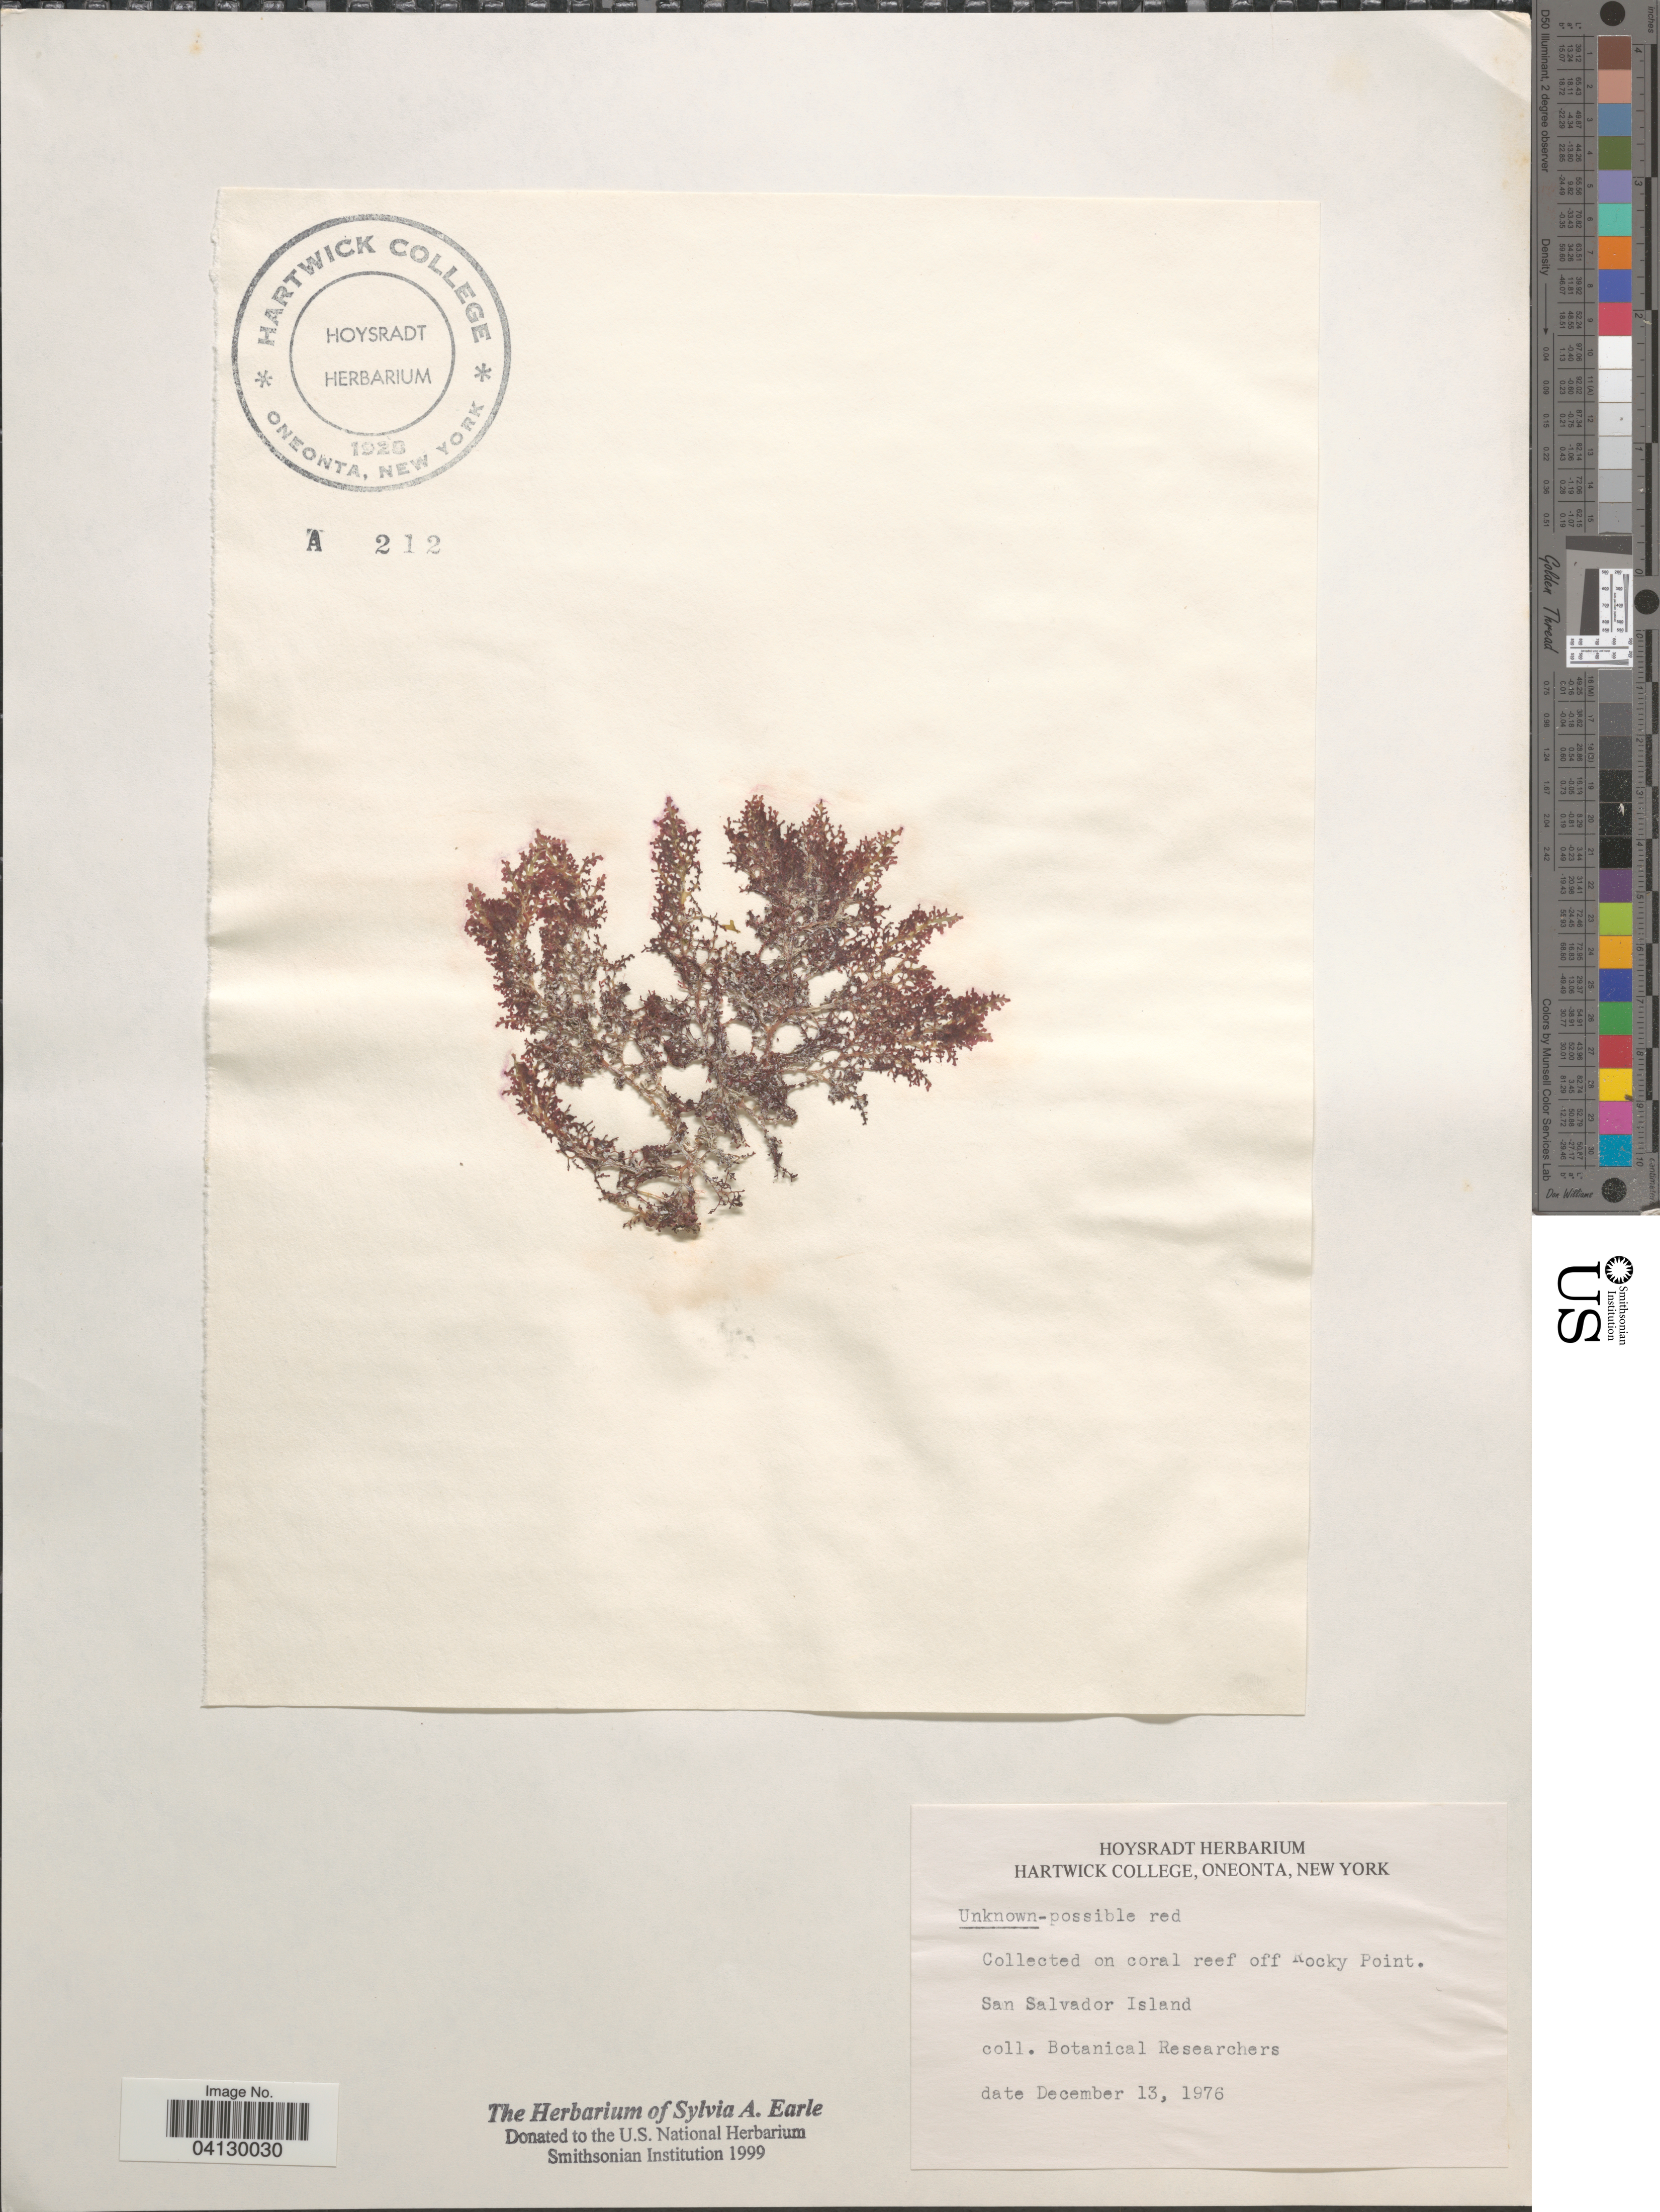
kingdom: Plantae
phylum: Rhodophyta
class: Florideophyceae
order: Corallinales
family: Corallinaceae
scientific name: Crustose Coralline Algae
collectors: Botanical Researchers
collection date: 1976-12-13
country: Bahamas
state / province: San Salvador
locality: On coral reef off Rocky Point. San Salvador Island.